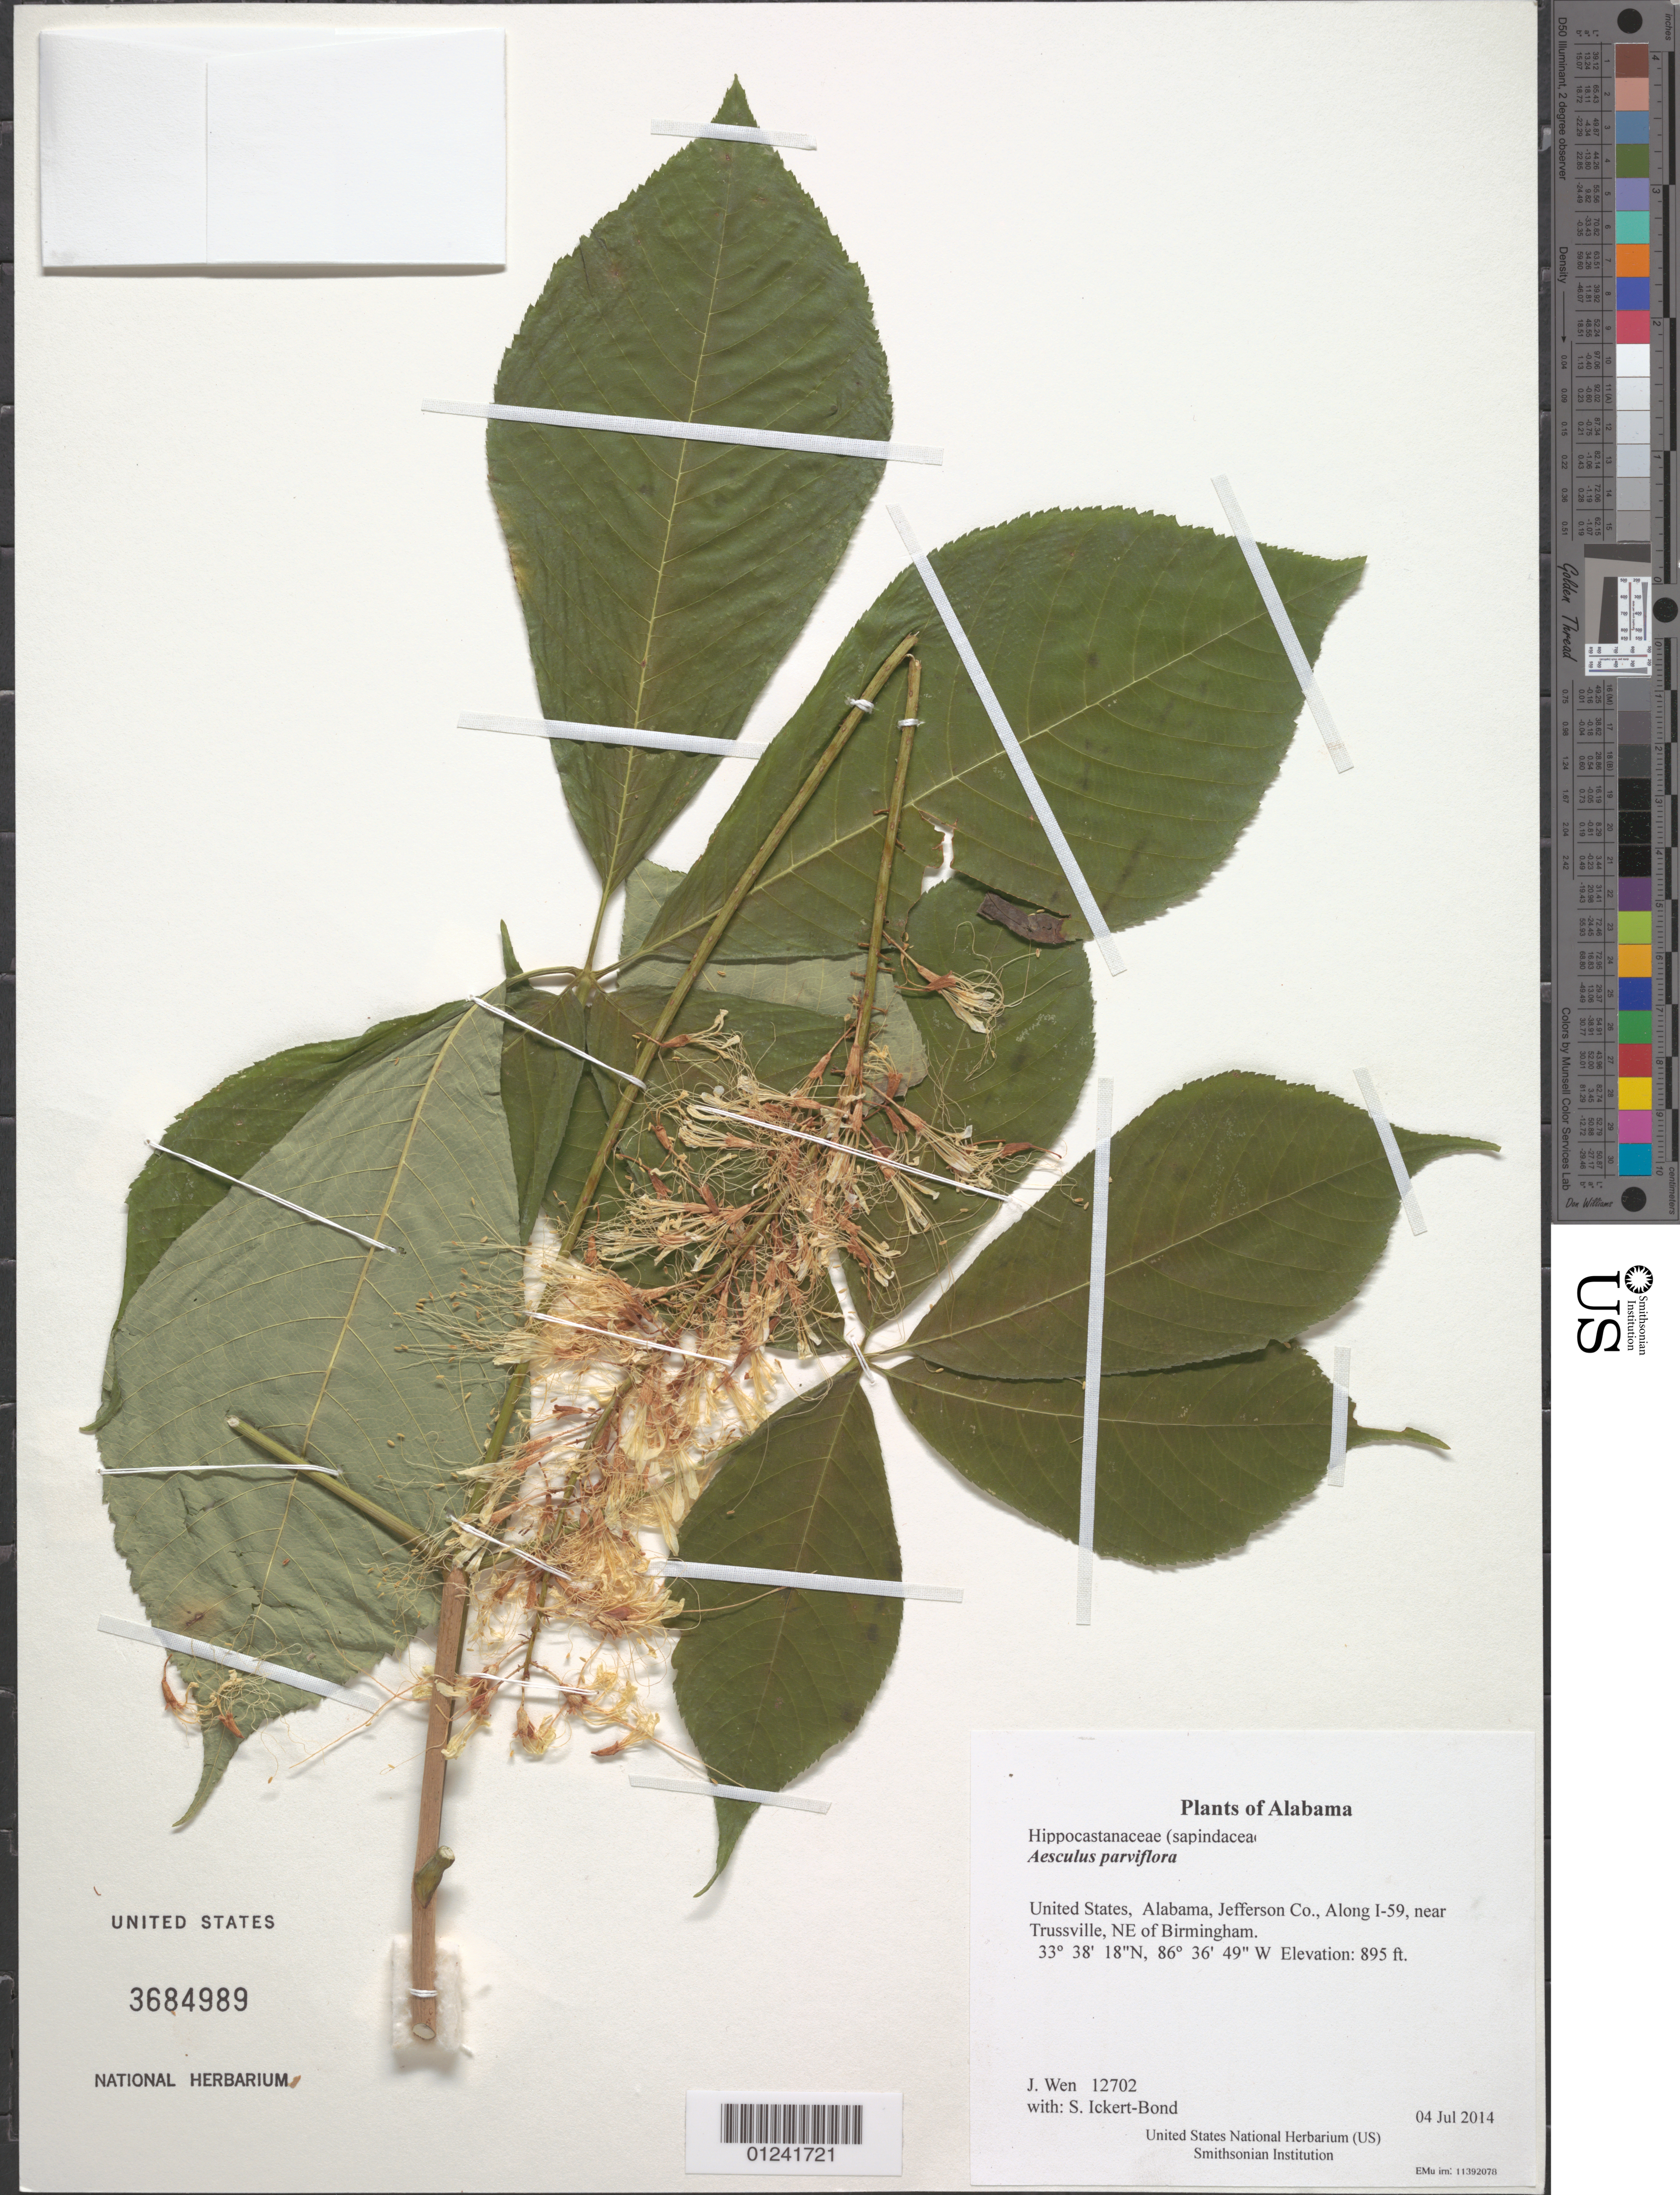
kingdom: Plantae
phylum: Tracheophyta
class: Magnoliopsida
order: Sapindales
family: Sapindaceae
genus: Aesculus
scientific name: Aesculus parviflora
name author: Walter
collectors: J. Wen & S. Ickert-Bond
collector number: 12702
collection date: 2014-07-04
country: United States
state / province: Alabama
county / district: Jefferson Co.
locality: Along I-59, near Trussville, NE of Birmingham.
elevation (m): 273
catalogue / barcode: US 3684989